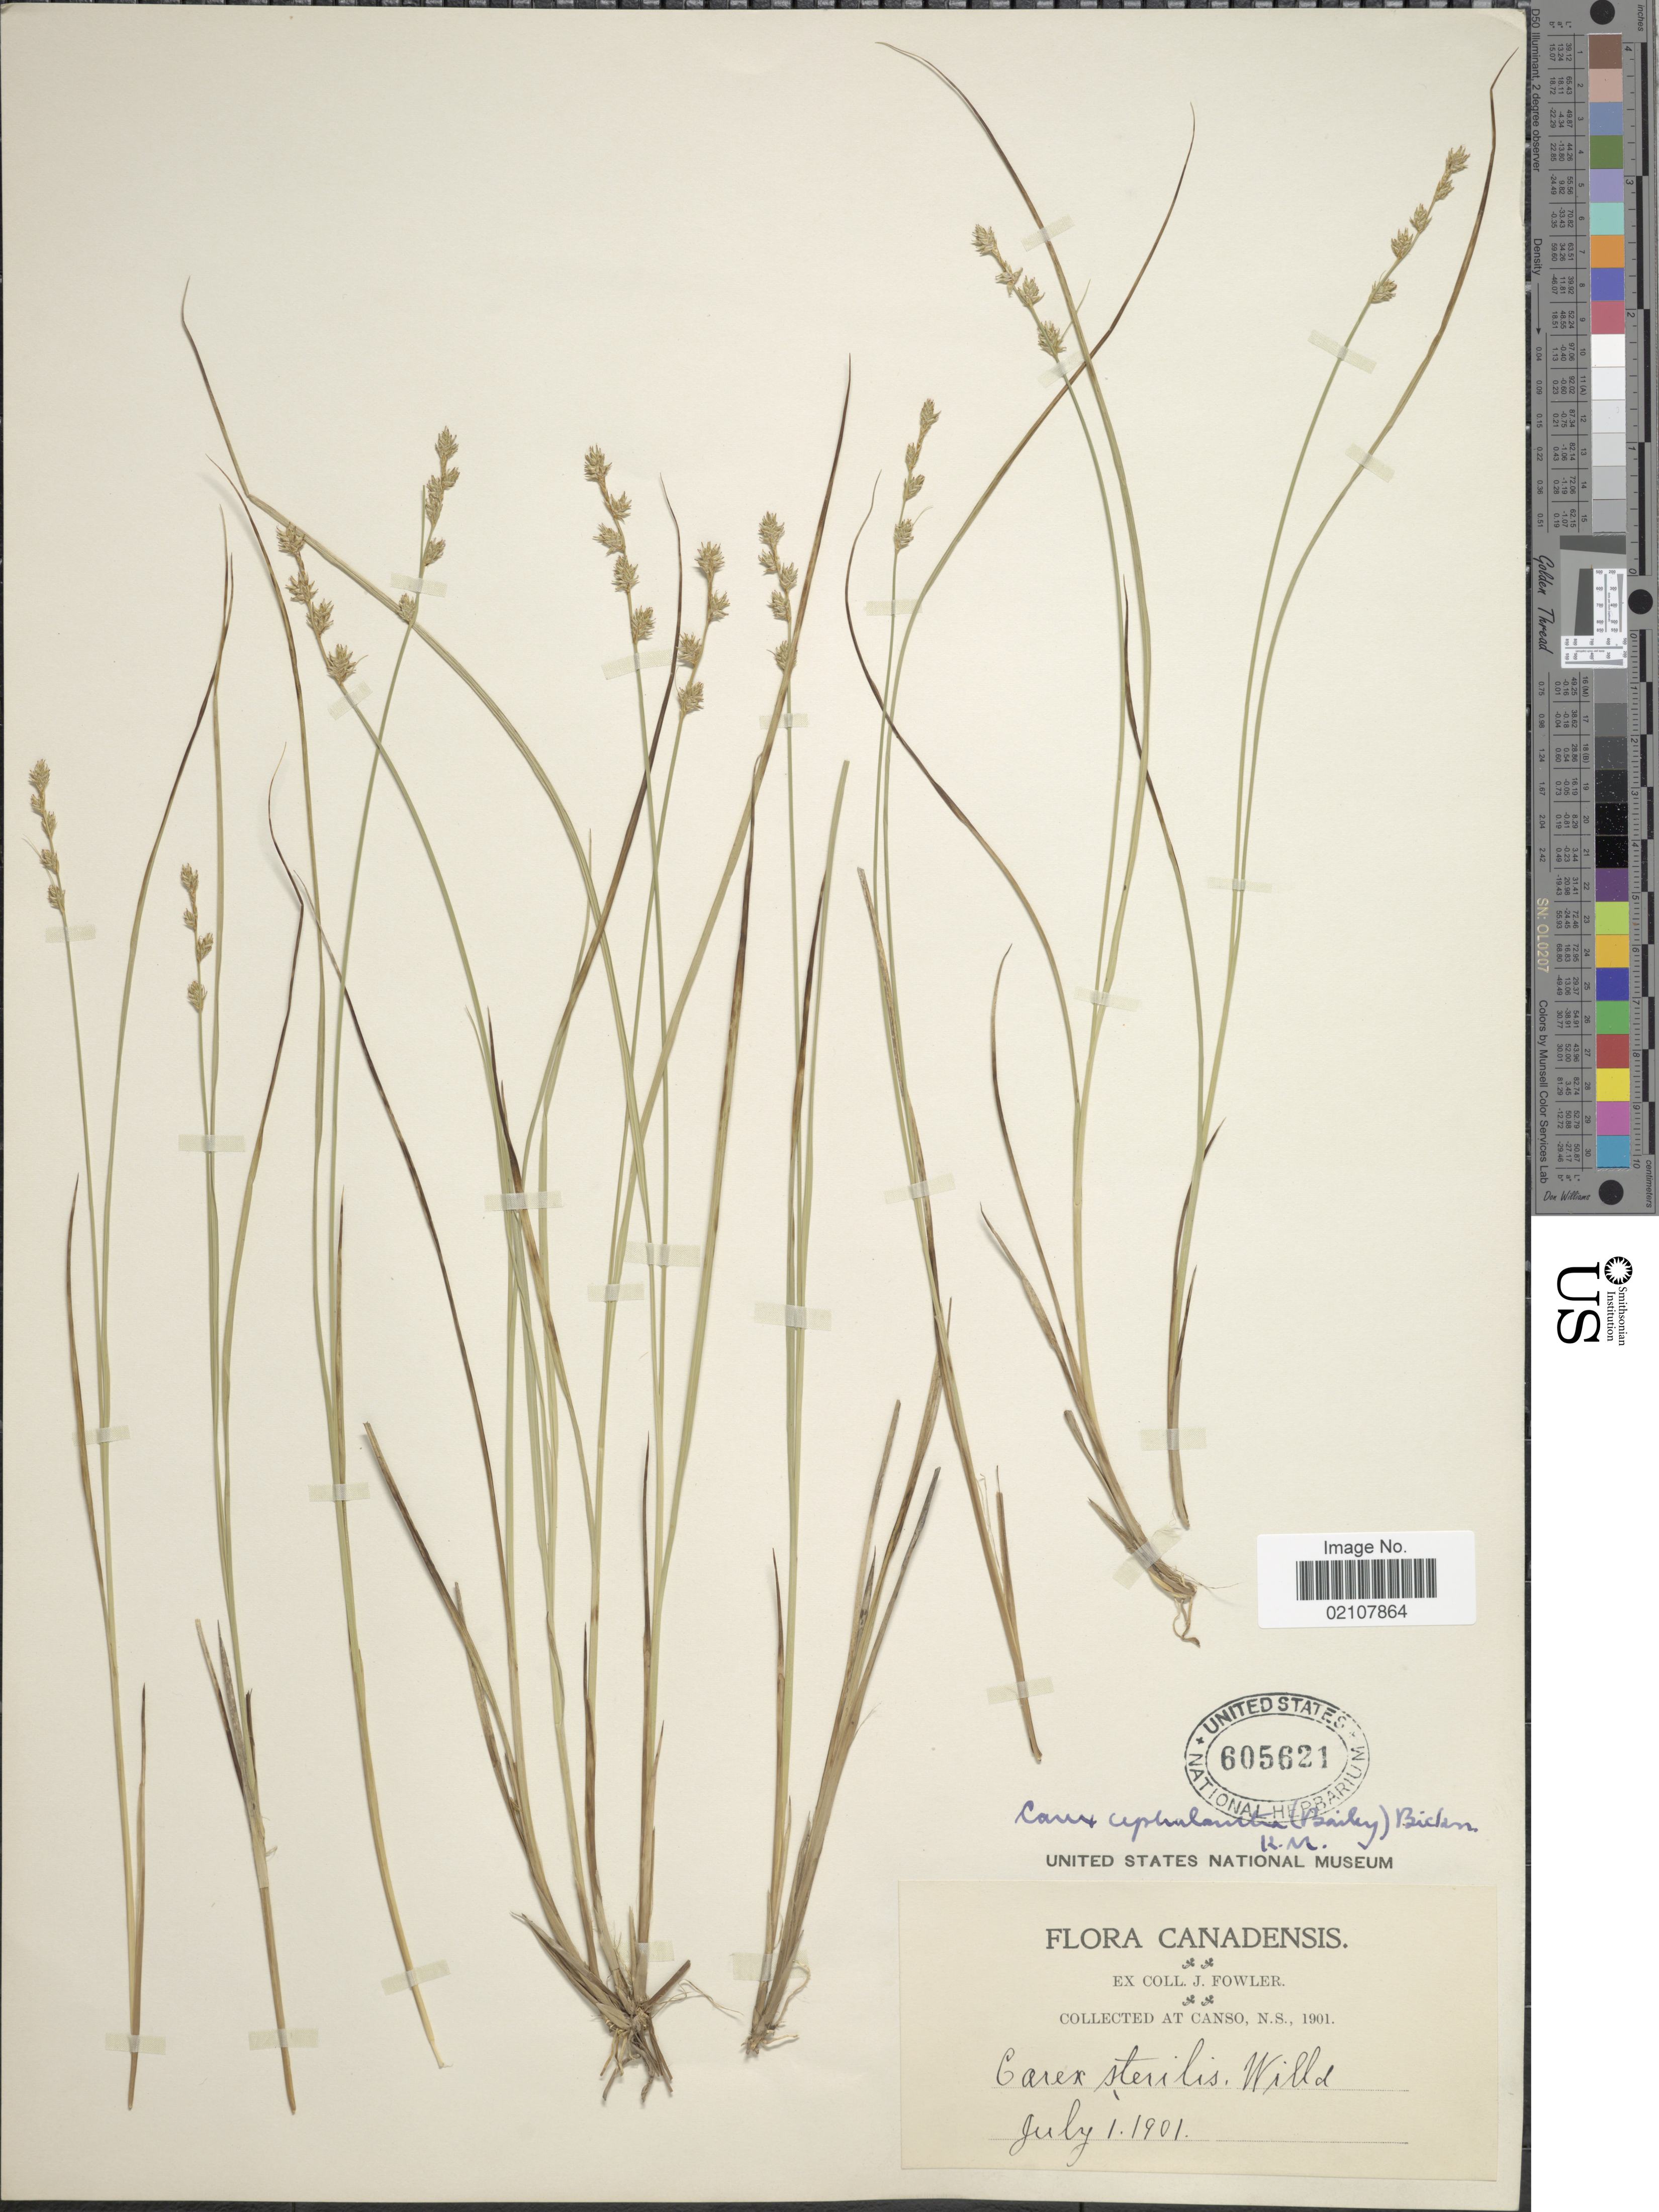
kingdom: Plantae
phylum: Tracheophyta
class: Liliopsida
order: Poales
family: Cyperaceae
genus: Carex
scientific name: Carex echinata subsp. echinata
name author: Murray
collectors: J. P. Fowler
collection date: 1901-07-01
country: Canada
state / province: Nova Scotia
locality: At Canso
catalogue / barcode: US 605621